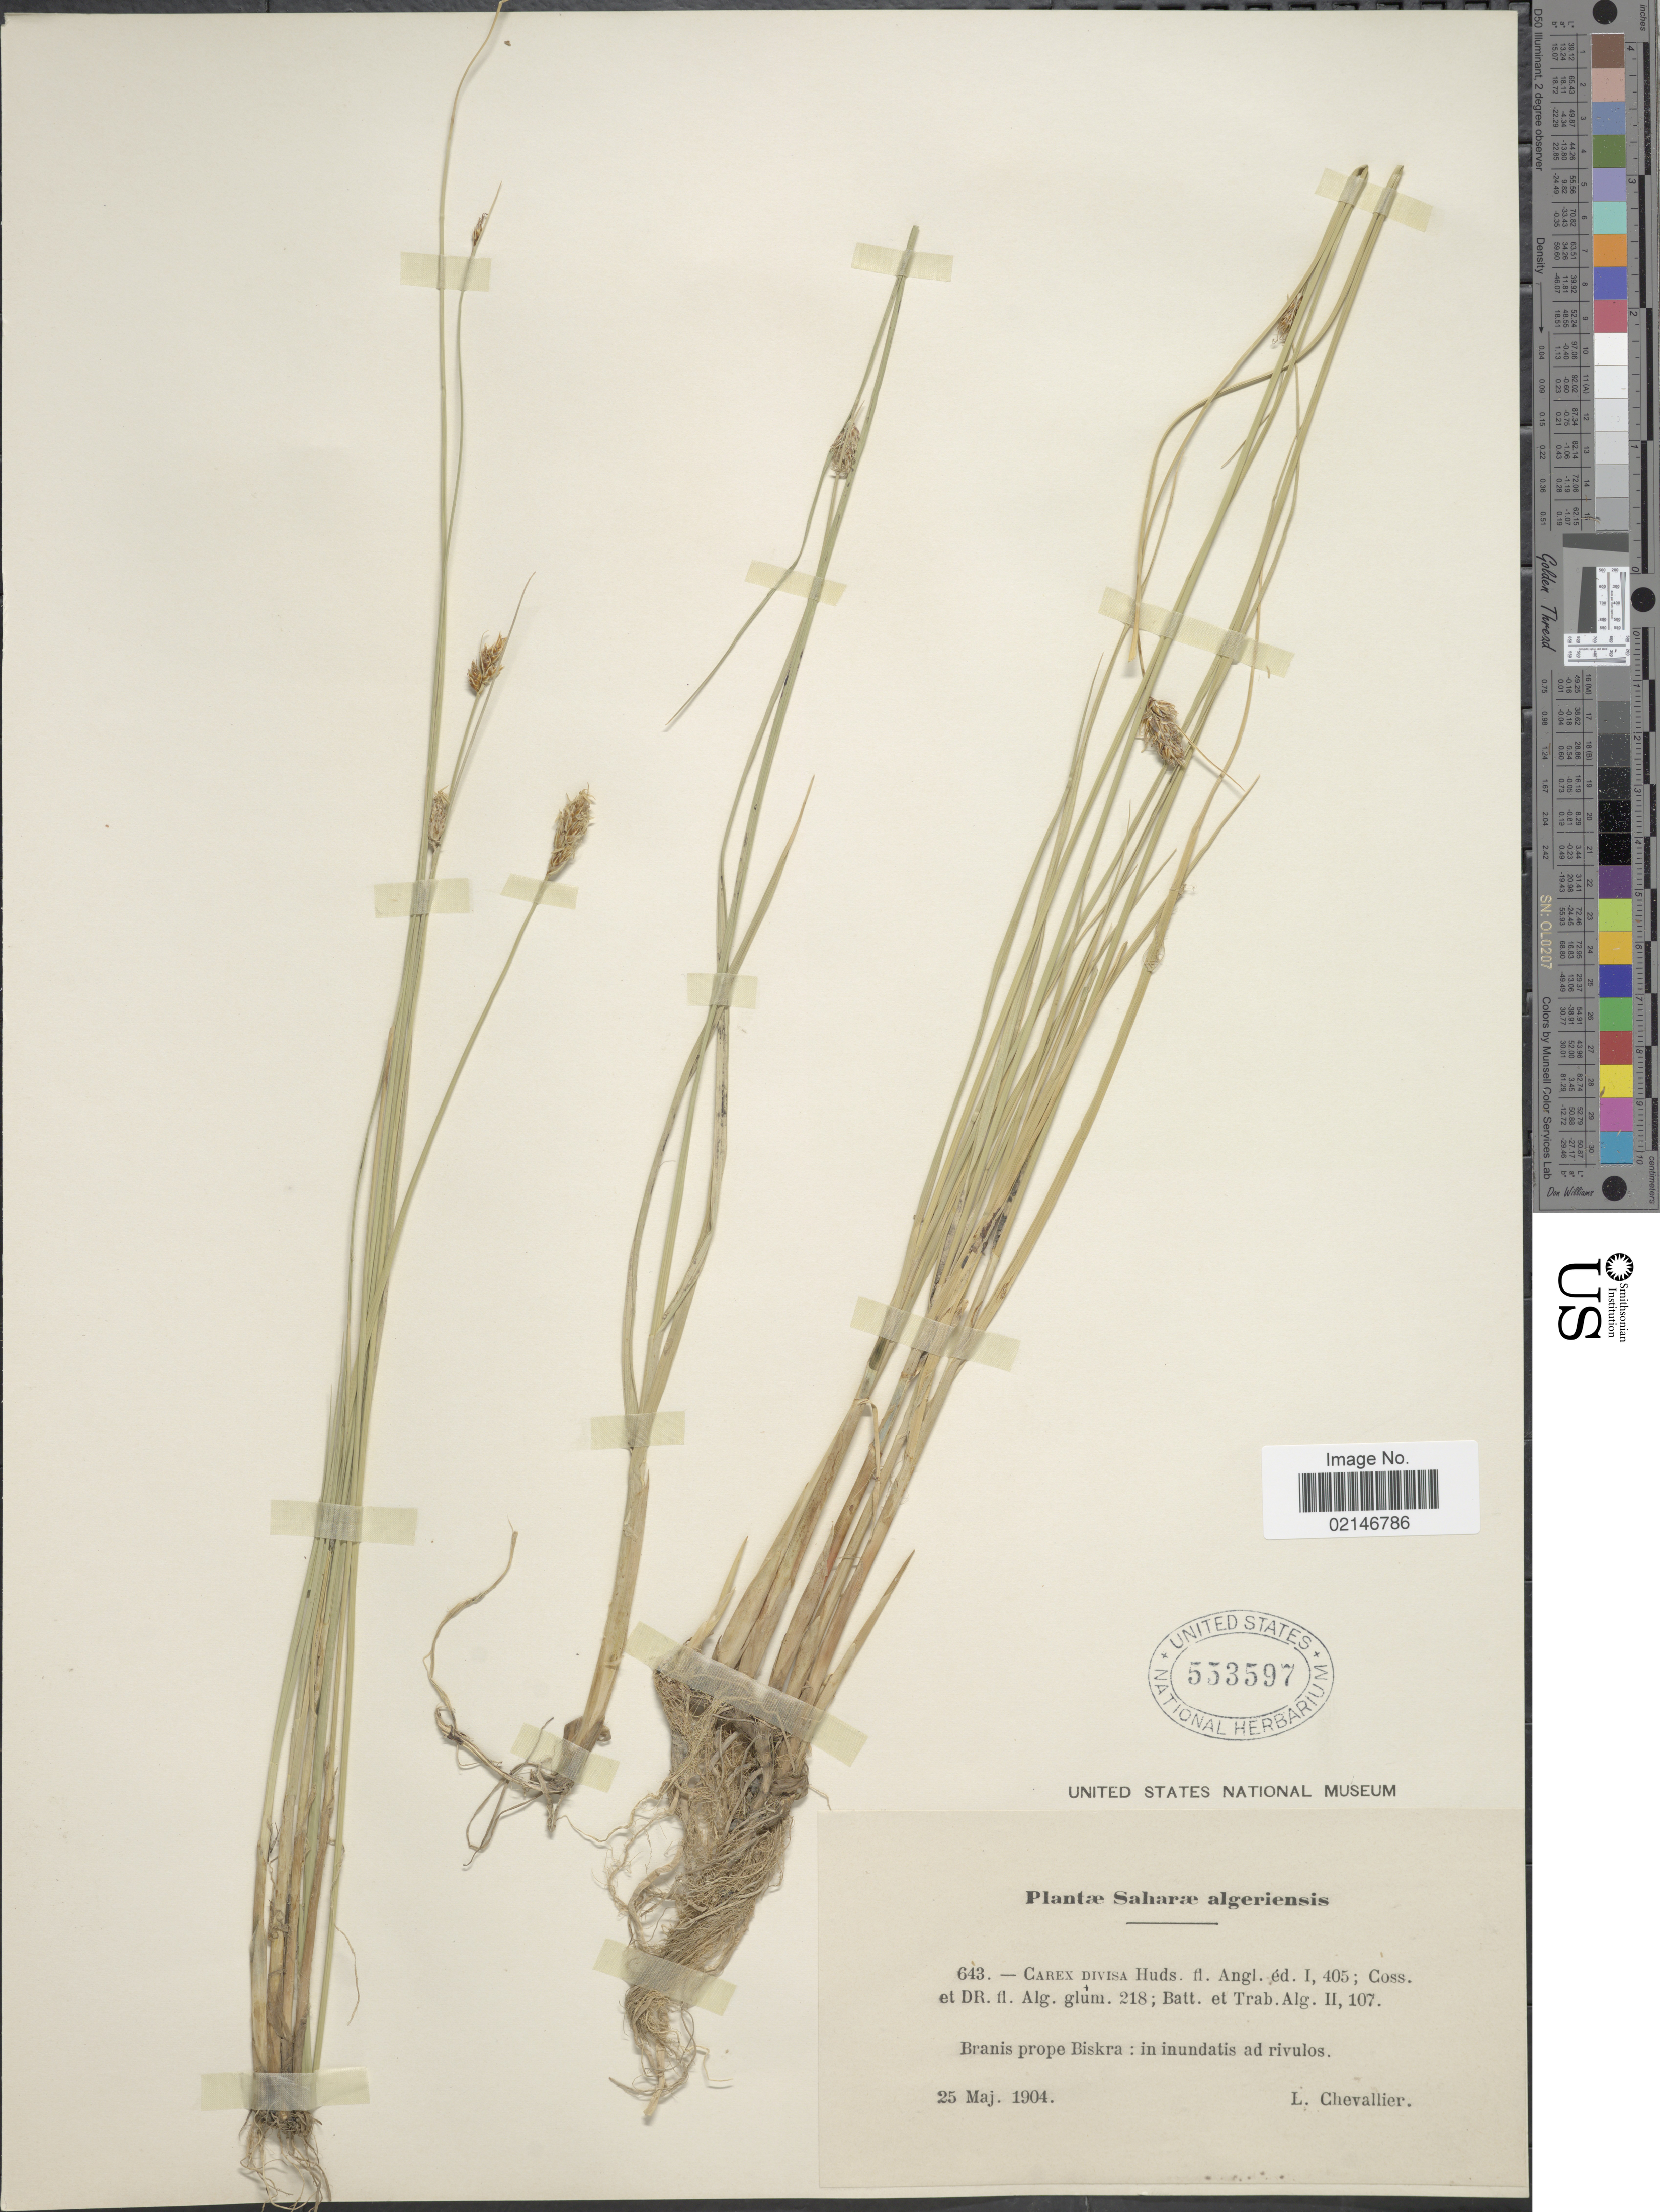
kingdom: Plantae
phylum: Tracheophyta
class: Liliopsida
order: Poales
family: Cyperaceae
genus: Carex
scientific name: Carex divisa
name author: Huds.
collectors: L. Chevallier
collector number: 643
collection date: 1904-05-25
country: Algeria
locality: Saharae Algeriensis, Branis prope Briska: in inundatis ad rivulos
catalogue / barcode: US 553597